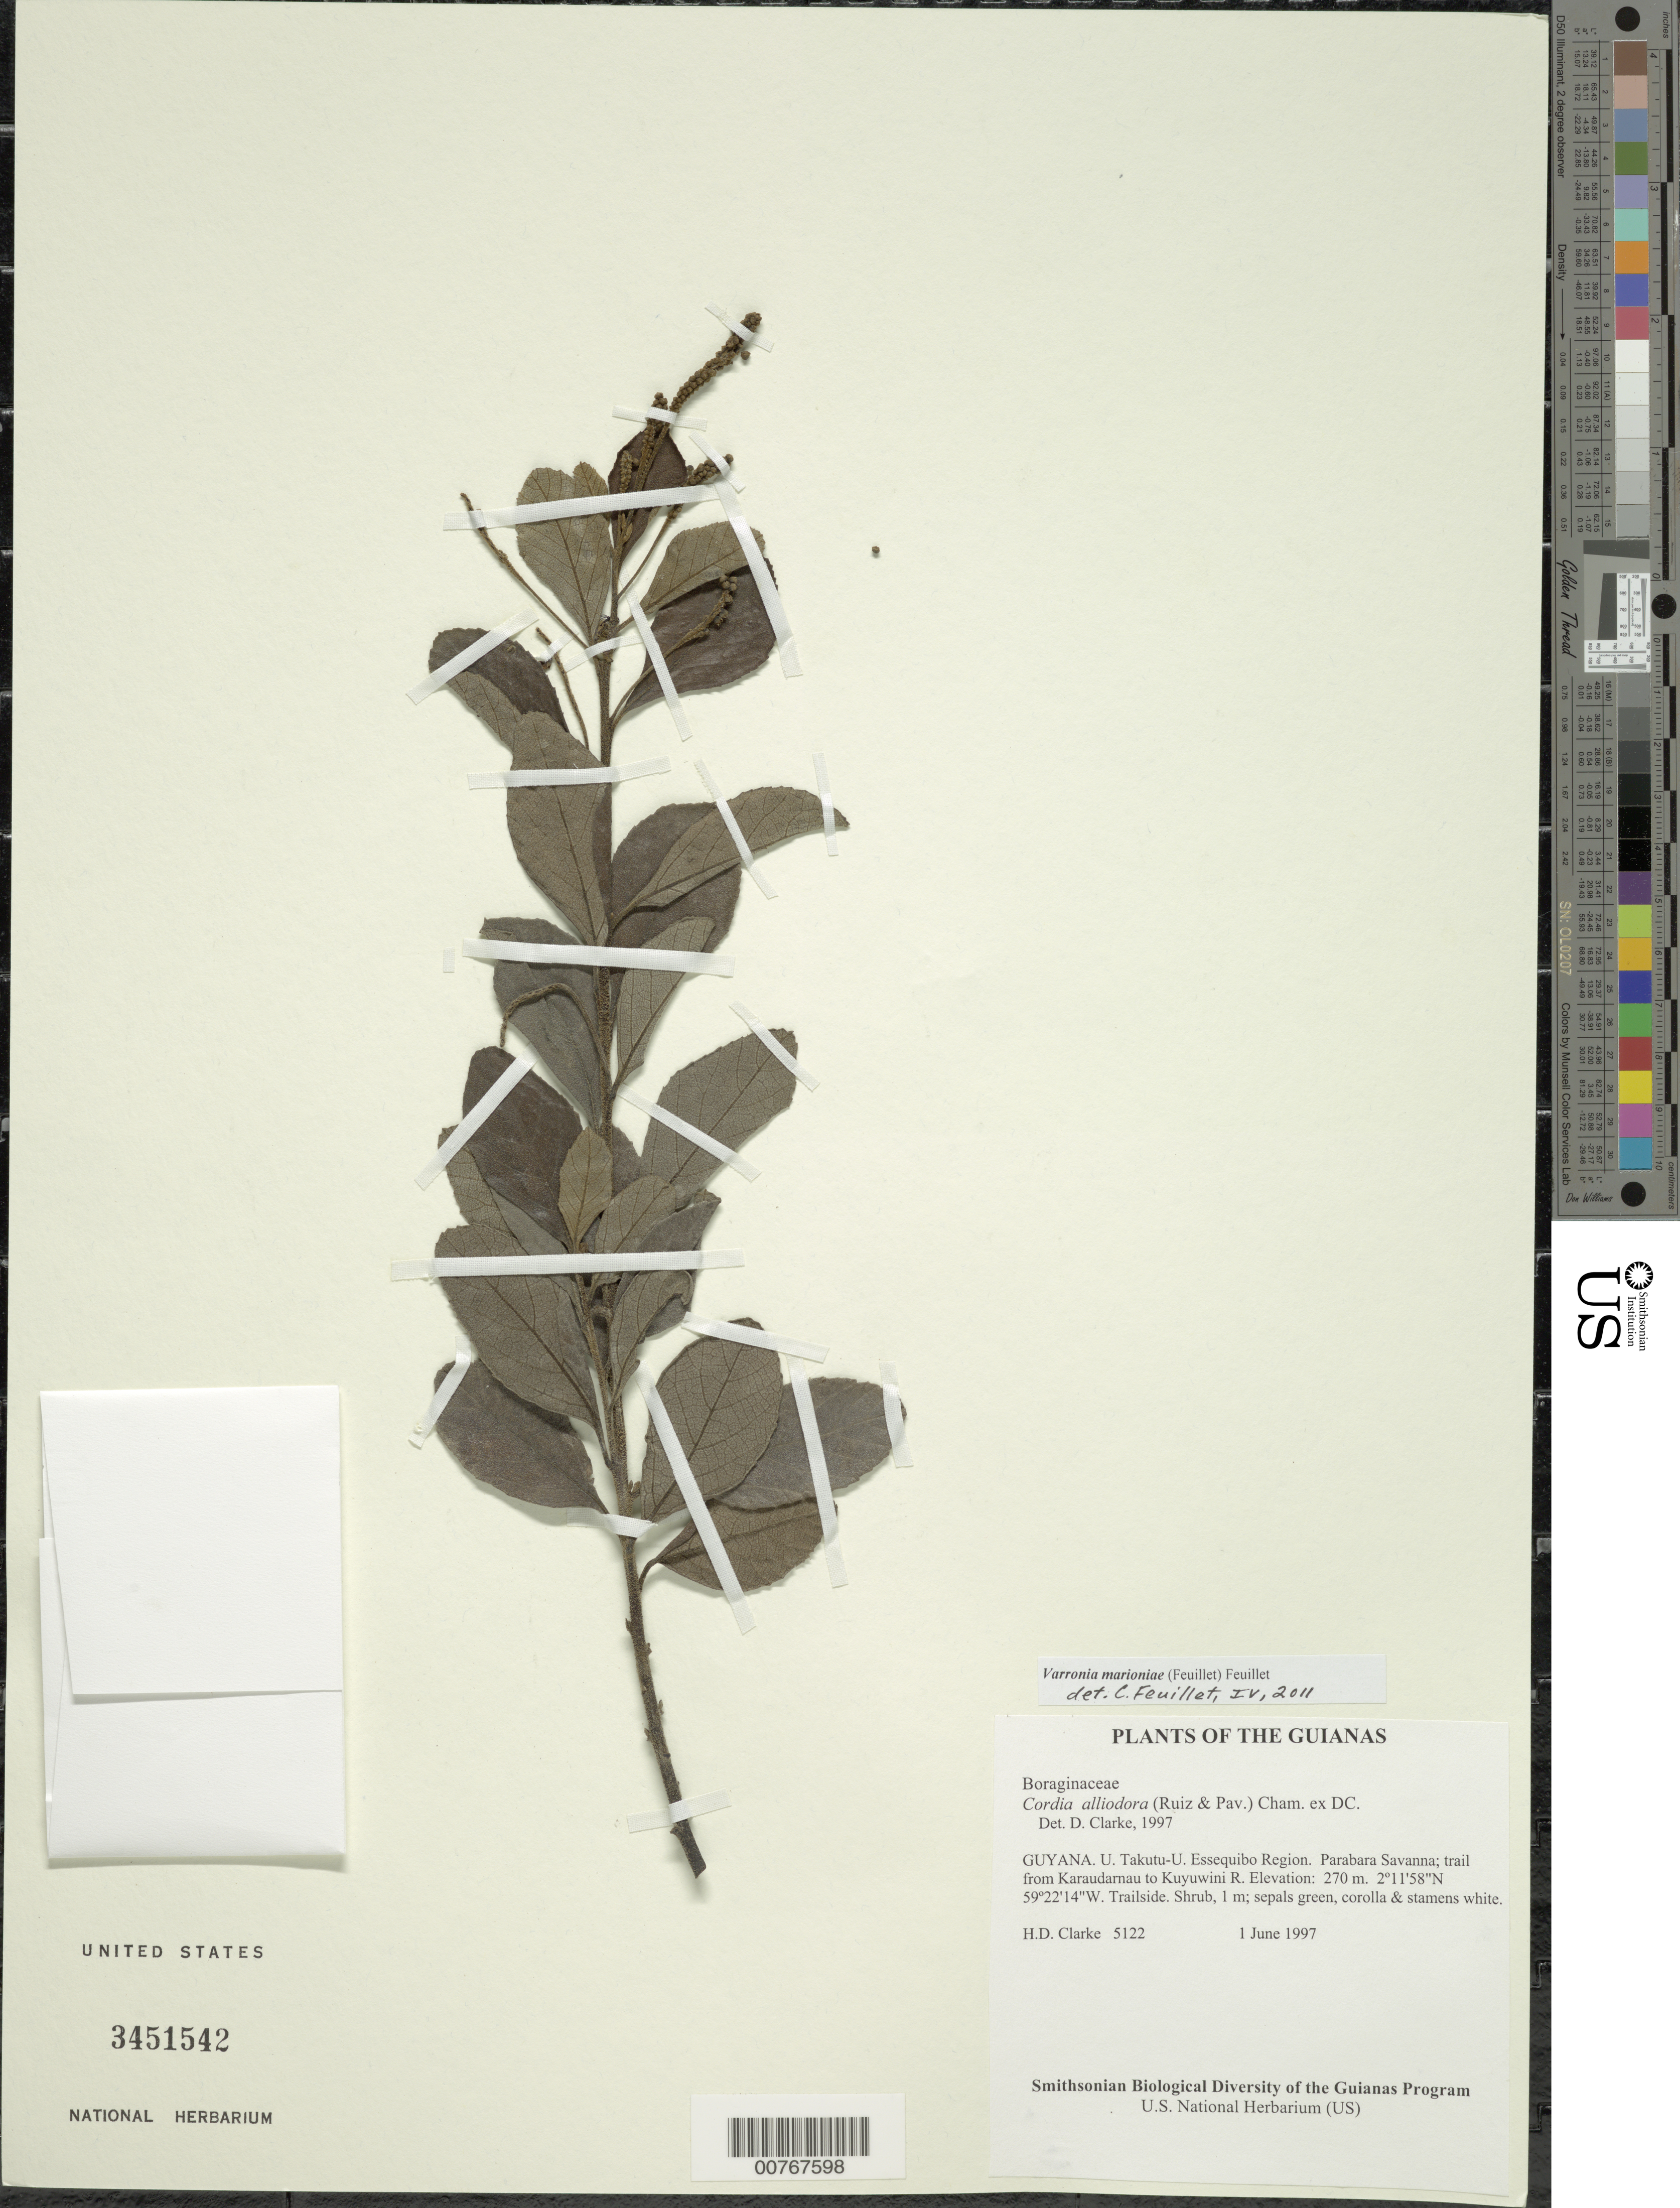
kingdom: Plantae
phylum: Tracheophyta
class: Magnoliopsida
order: Boraginales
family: Cordiaceae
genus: Varronia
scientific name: Varronia marioniae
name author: (Feuillet) Feuillet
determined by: Feuillet, C.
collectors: H. D. Clarke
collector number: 5122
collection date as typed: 1 June 1997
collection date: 1997-06-01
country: Guyana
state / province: U. Takutu-U. Essequibo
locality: Parabara Savanna; trail from Karaudarnau to Kuyuwini R.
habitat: Trailside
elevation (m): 270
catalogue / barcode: US 3451542